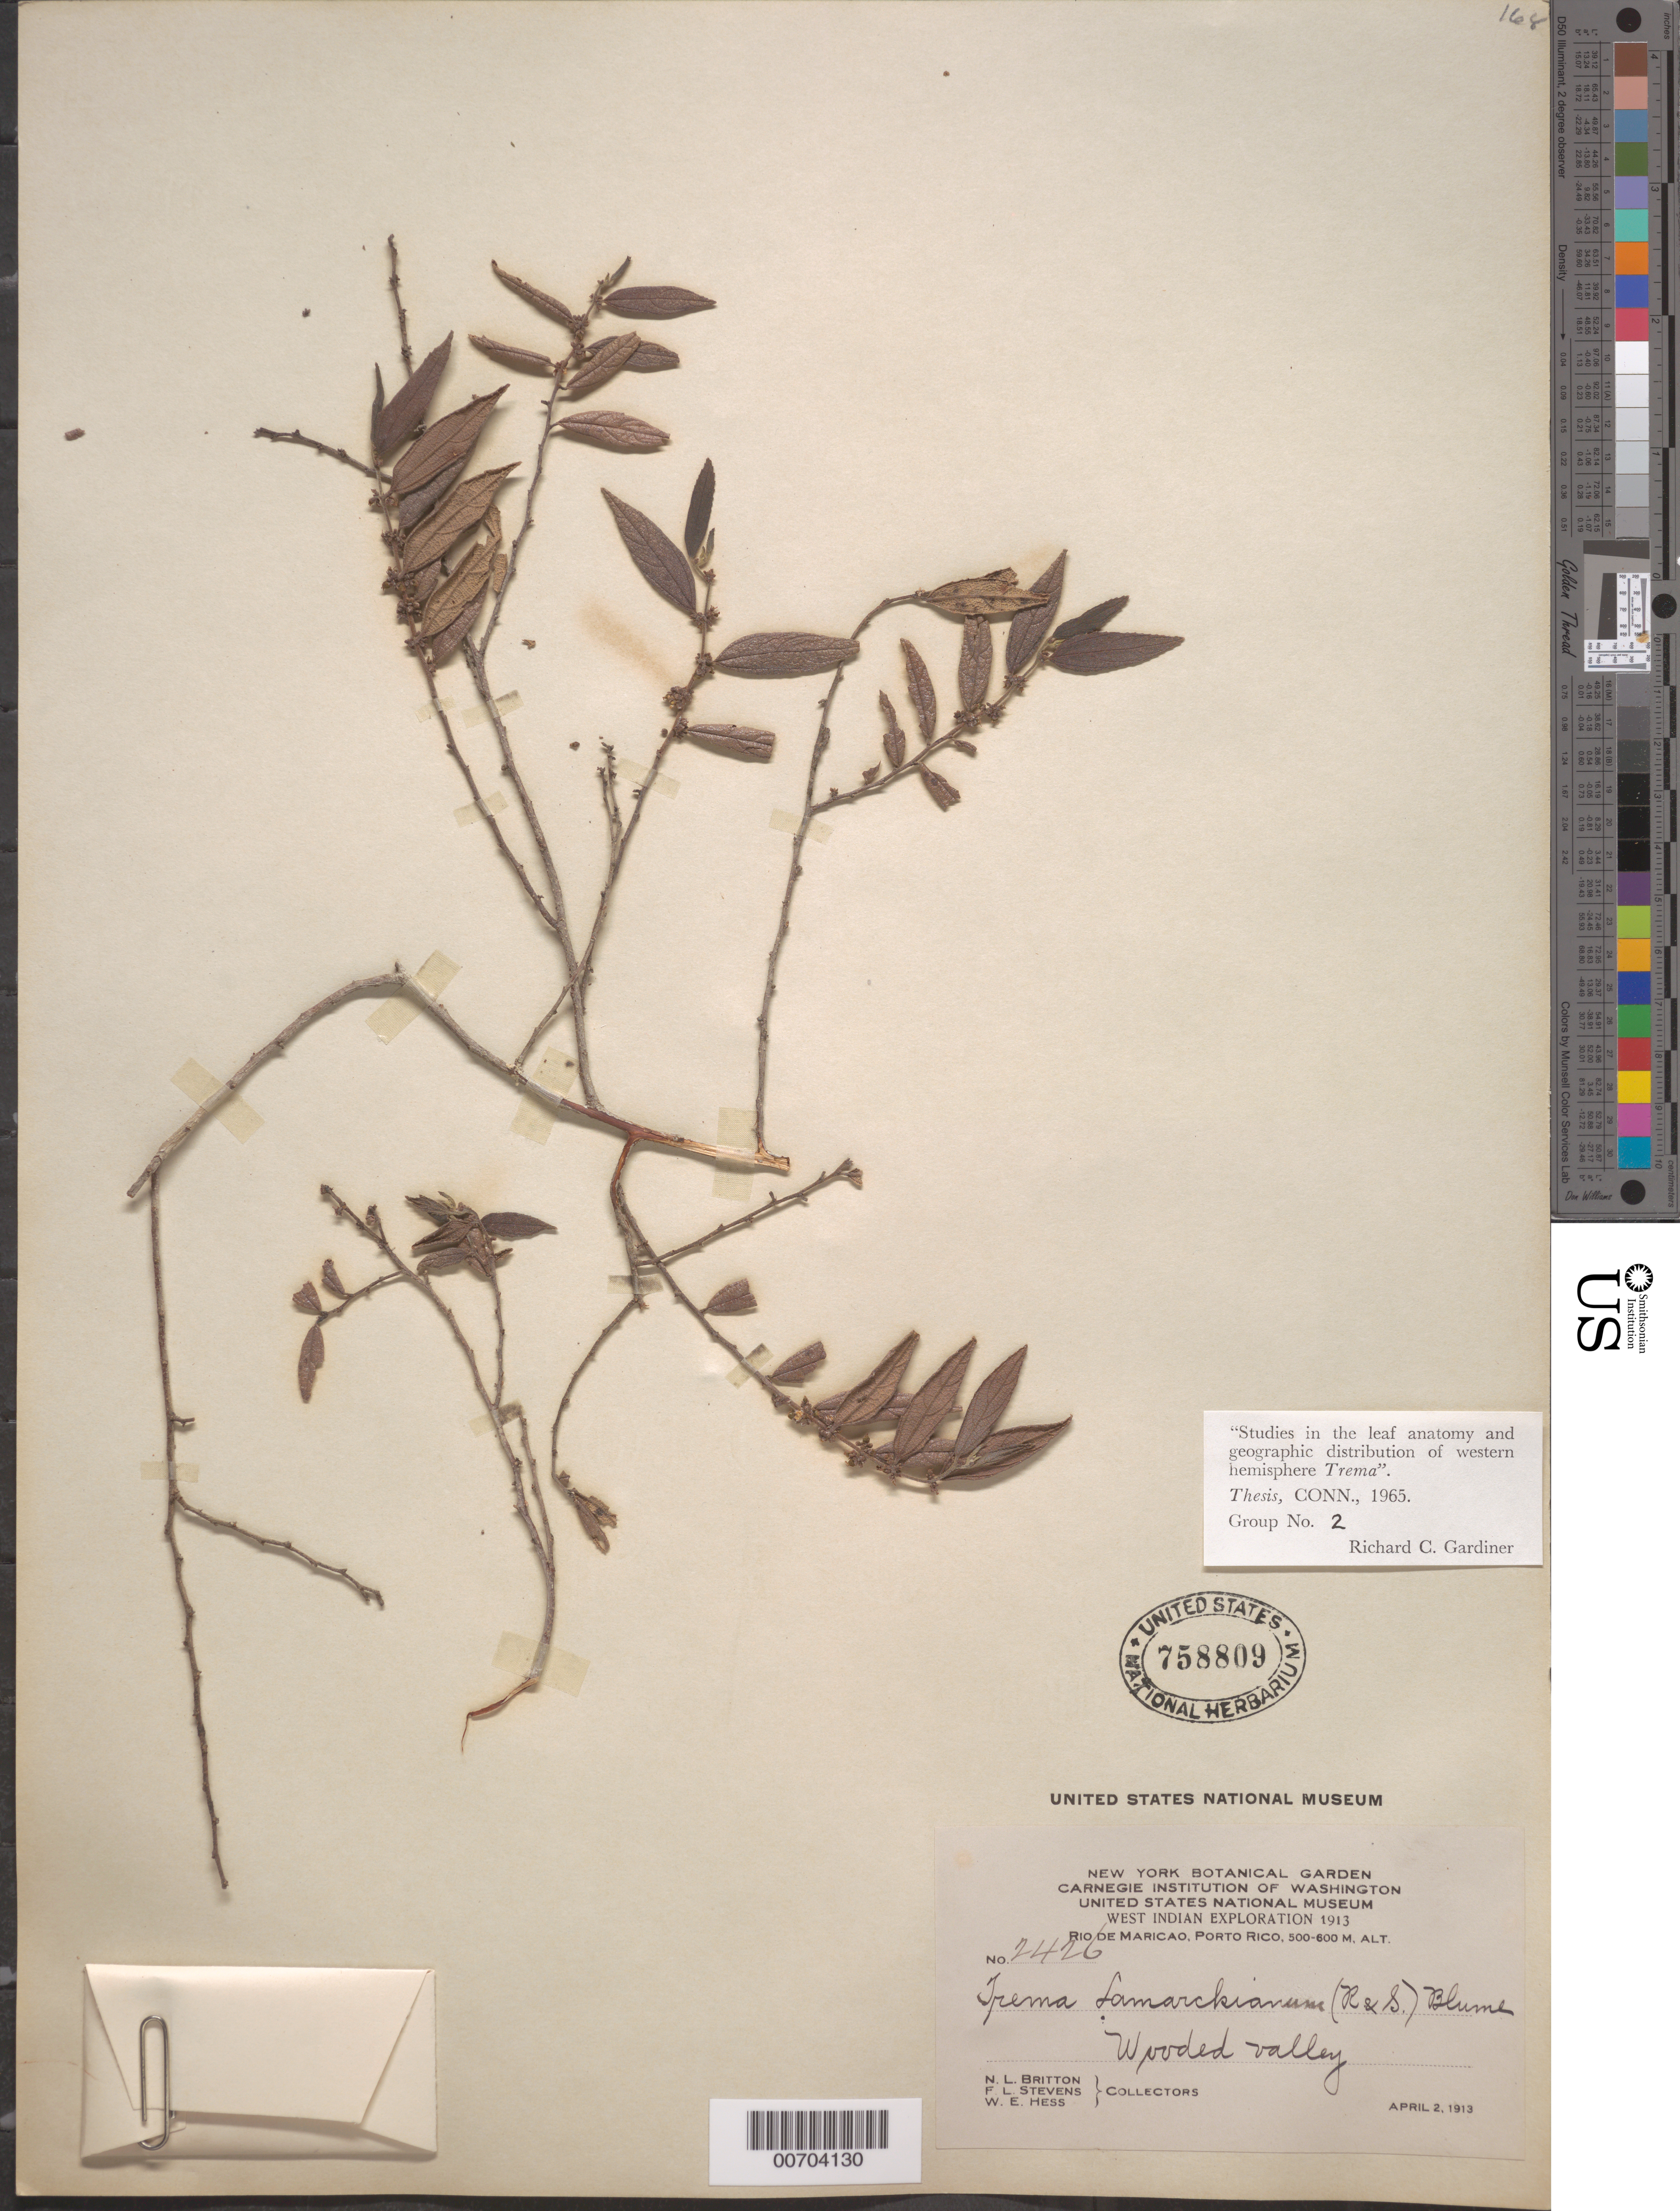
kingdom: Plantae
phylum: Tracheophyta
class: Magnoliopsida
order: Rosales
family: Cannabaceae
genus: Trema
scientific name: Trema lamarckianum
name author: (Schult.) Blume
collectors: N. Britton, F. L. Stevens & W. Hess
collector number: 2426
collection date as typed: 02 Apr 1913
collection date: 1913-04-02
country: Puerto Rico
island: Greater Antilles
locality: Río de Maricao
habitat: Wooded valley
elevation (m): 500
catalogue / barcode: US 758809